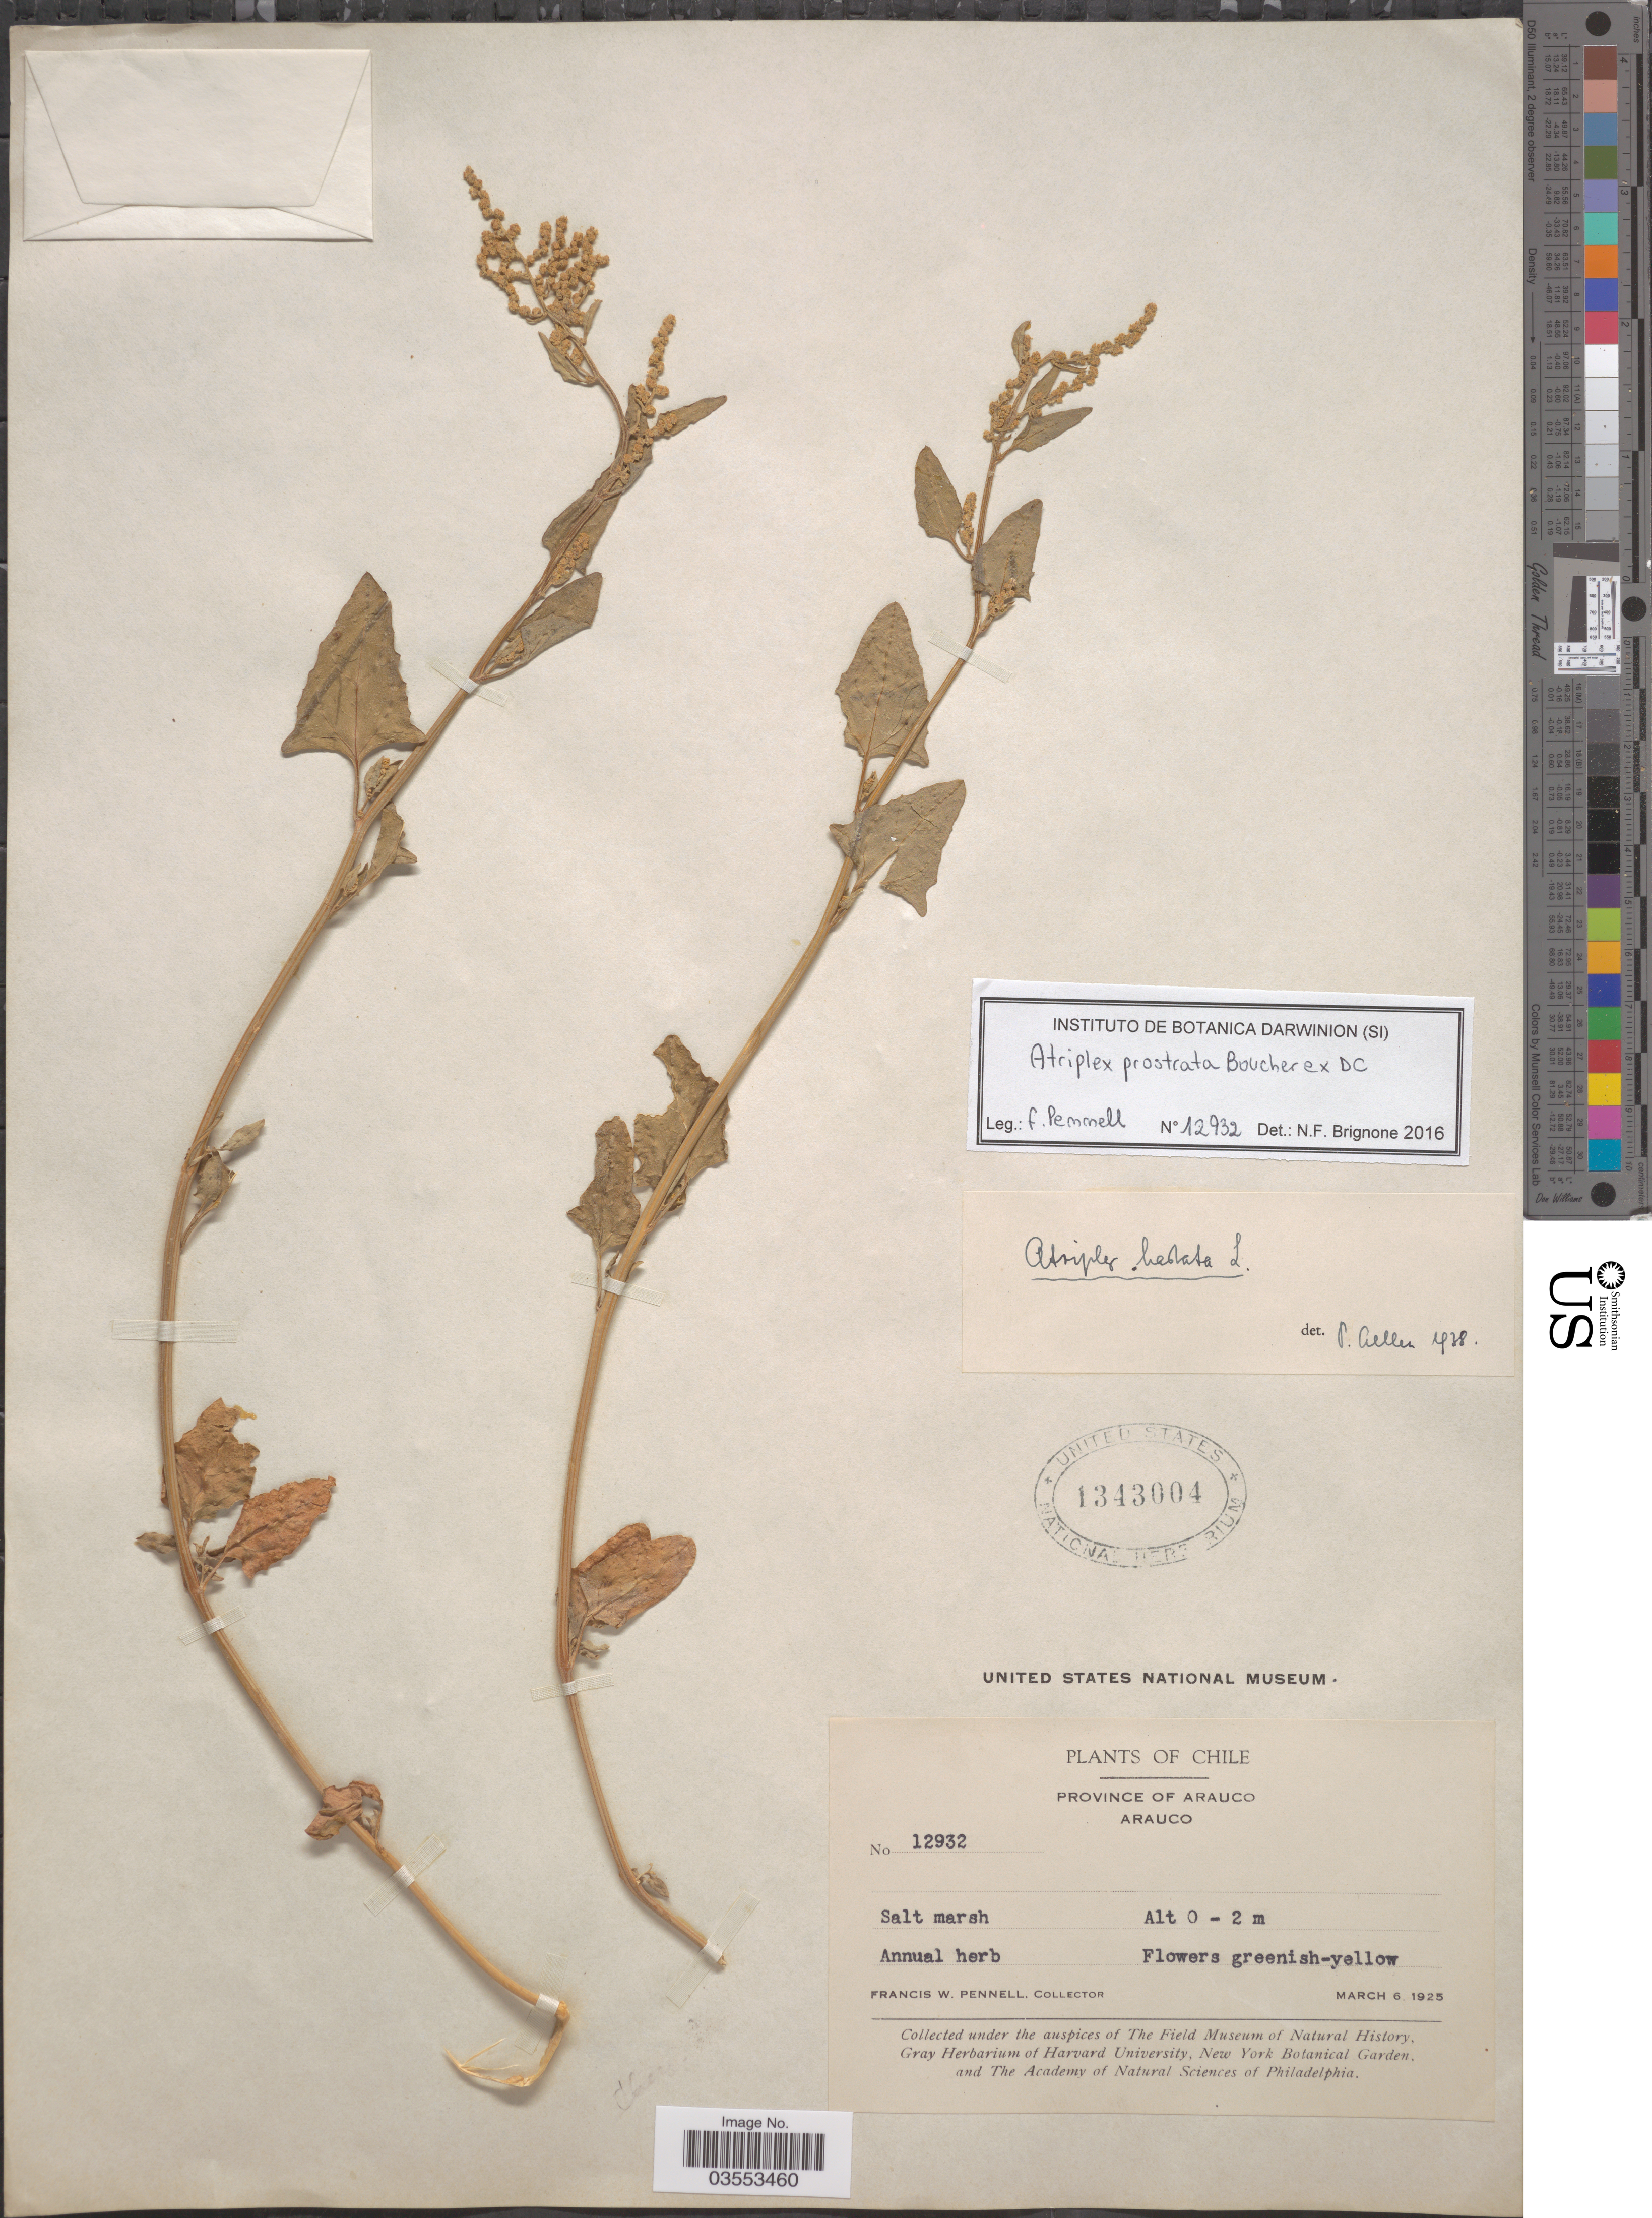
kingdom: Plantae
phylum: Tracheophyta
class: Magnoliopsida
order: Caryophyllales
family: Amaranthaceae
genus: Atriplex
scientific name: Atriplex hastata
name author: L.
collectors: F. W. Pennell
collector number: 12932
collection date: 1925-03-06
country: Chile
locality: Province of Arauco. Arauco.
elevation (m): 0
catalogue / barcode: US 1343004